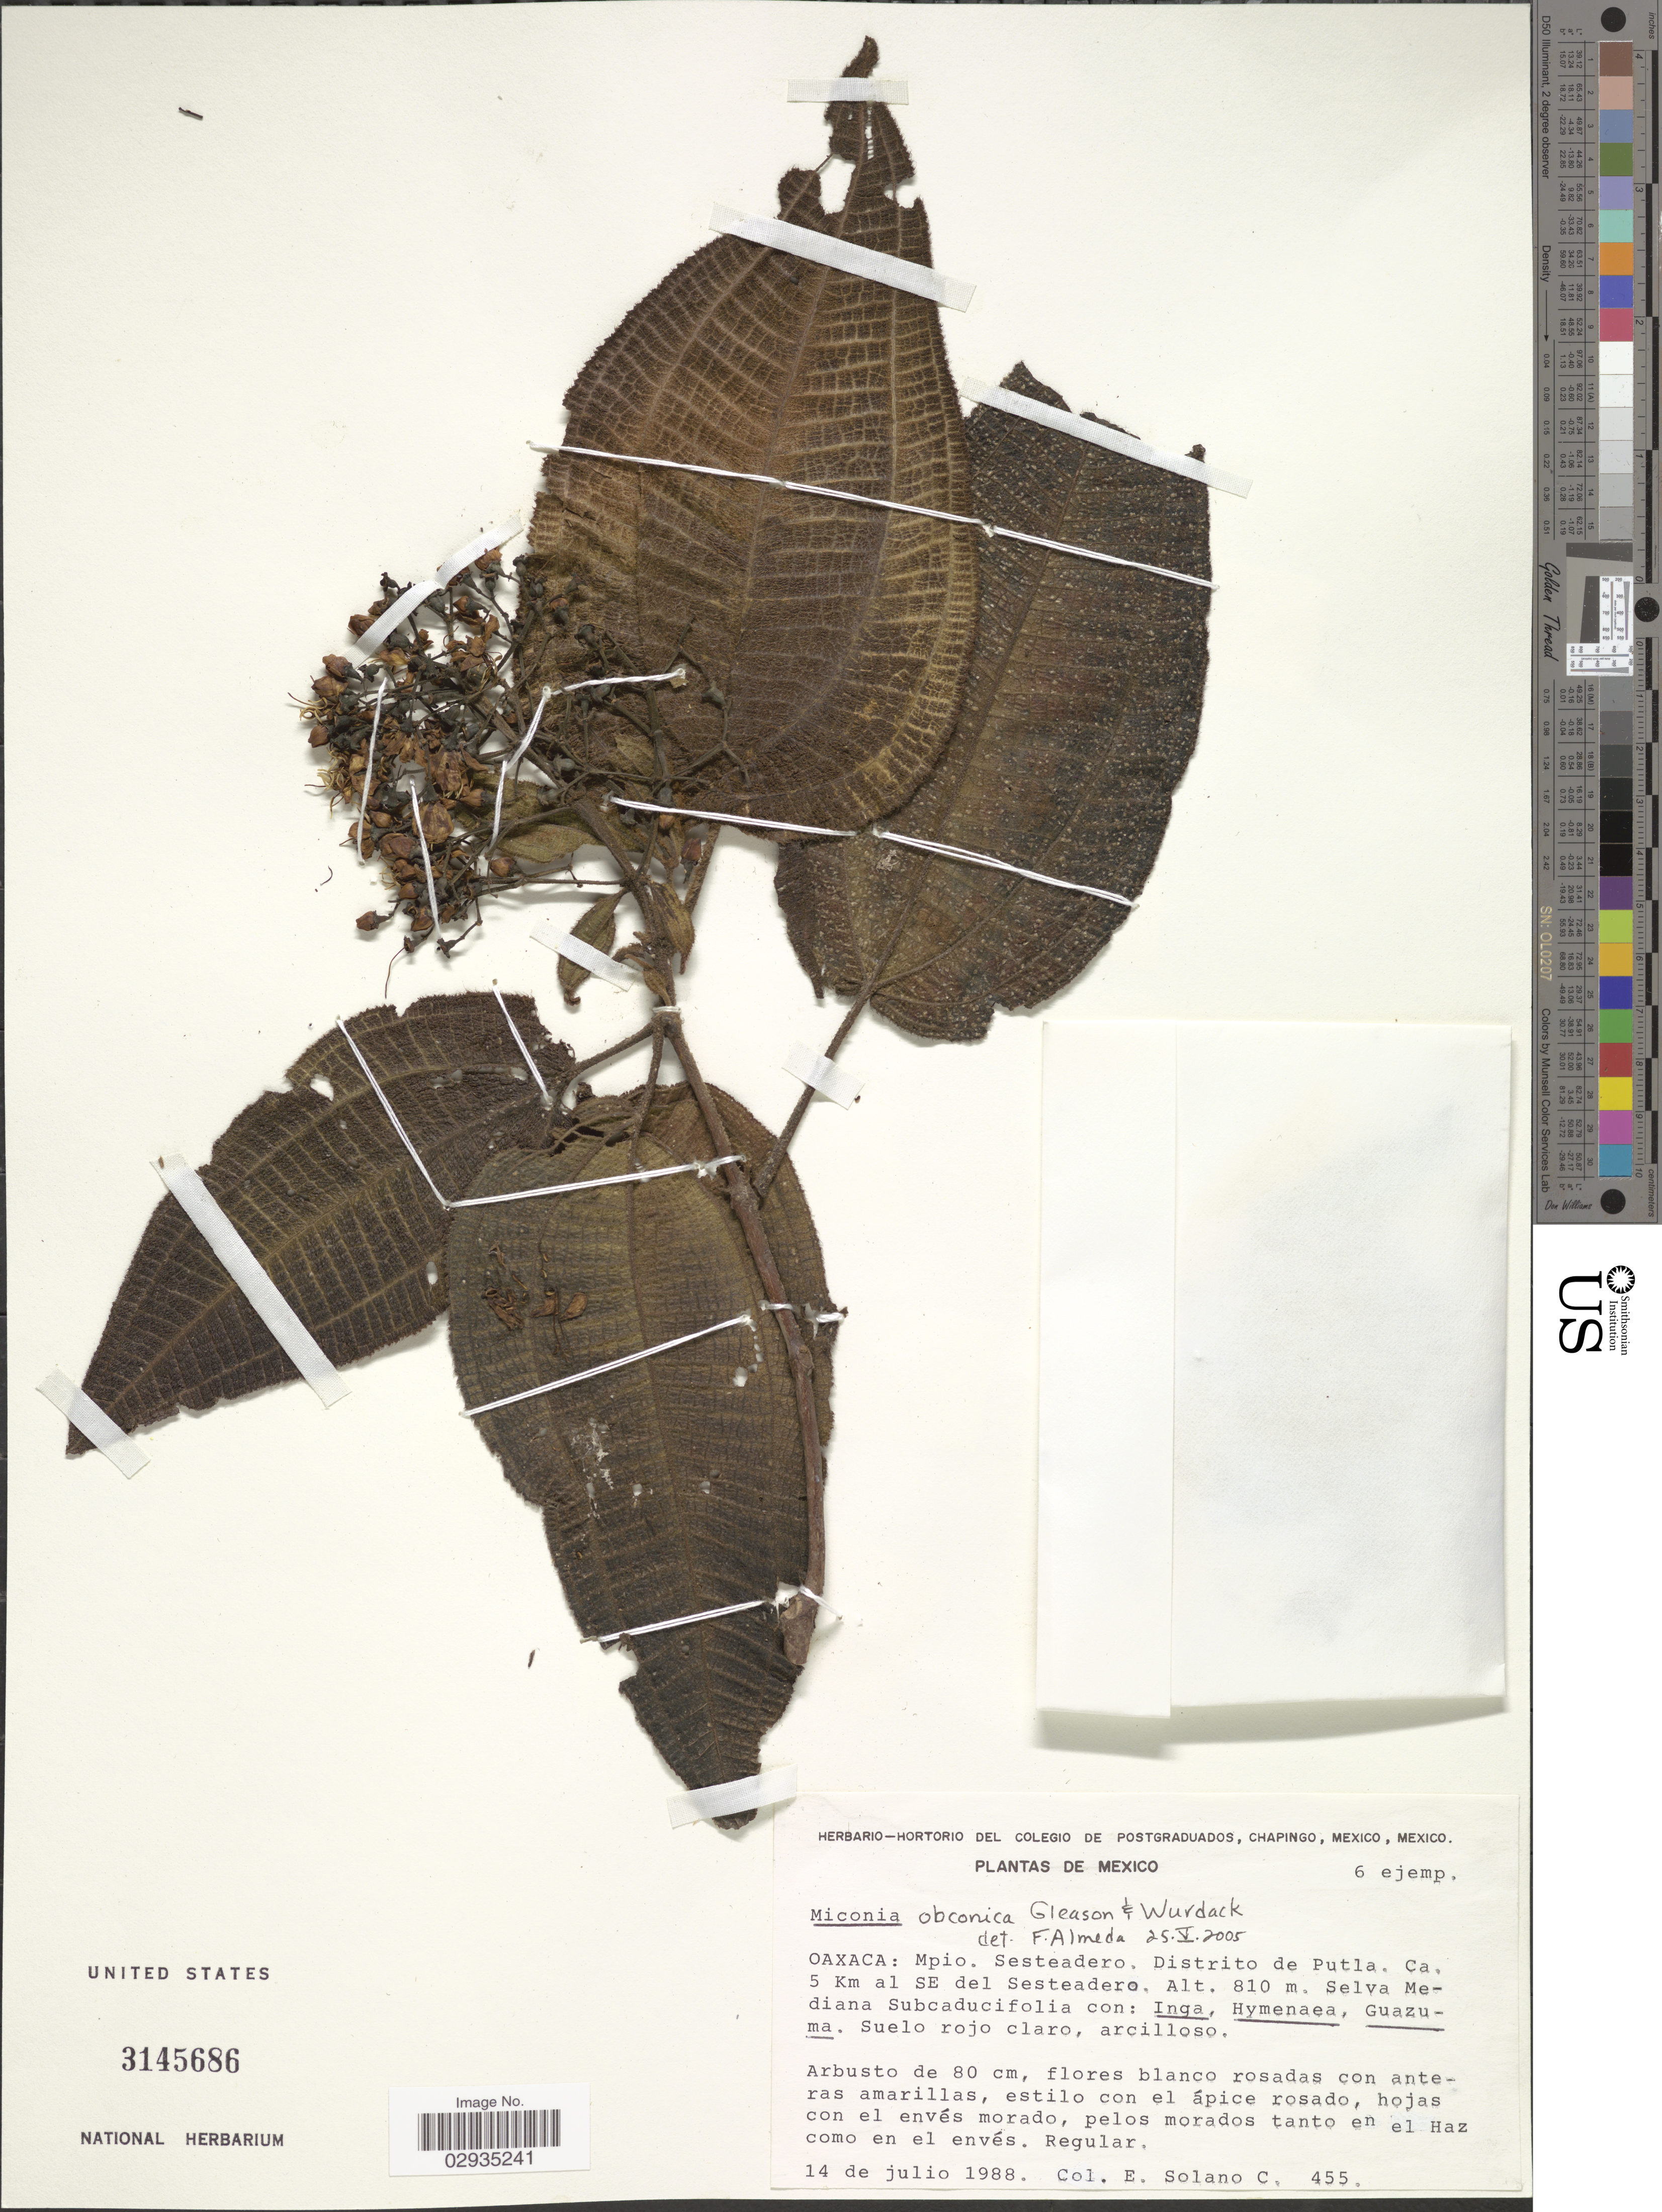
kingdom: Plantae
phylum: Tracheophyta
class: Magnoliopsida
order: Myrtales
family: Melastomataceae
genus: Miconia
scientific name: Miconia obconica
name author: Gleason & Wurdack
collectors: E. Solano C.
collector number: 455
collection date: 1988-07-14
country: Mexico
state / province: Oaxaca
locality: Mpio. Sesteadero, Distrito de Putla, Ca. 5 Km al SE del Sesteadero.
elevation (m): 810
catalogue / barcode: US 3145686